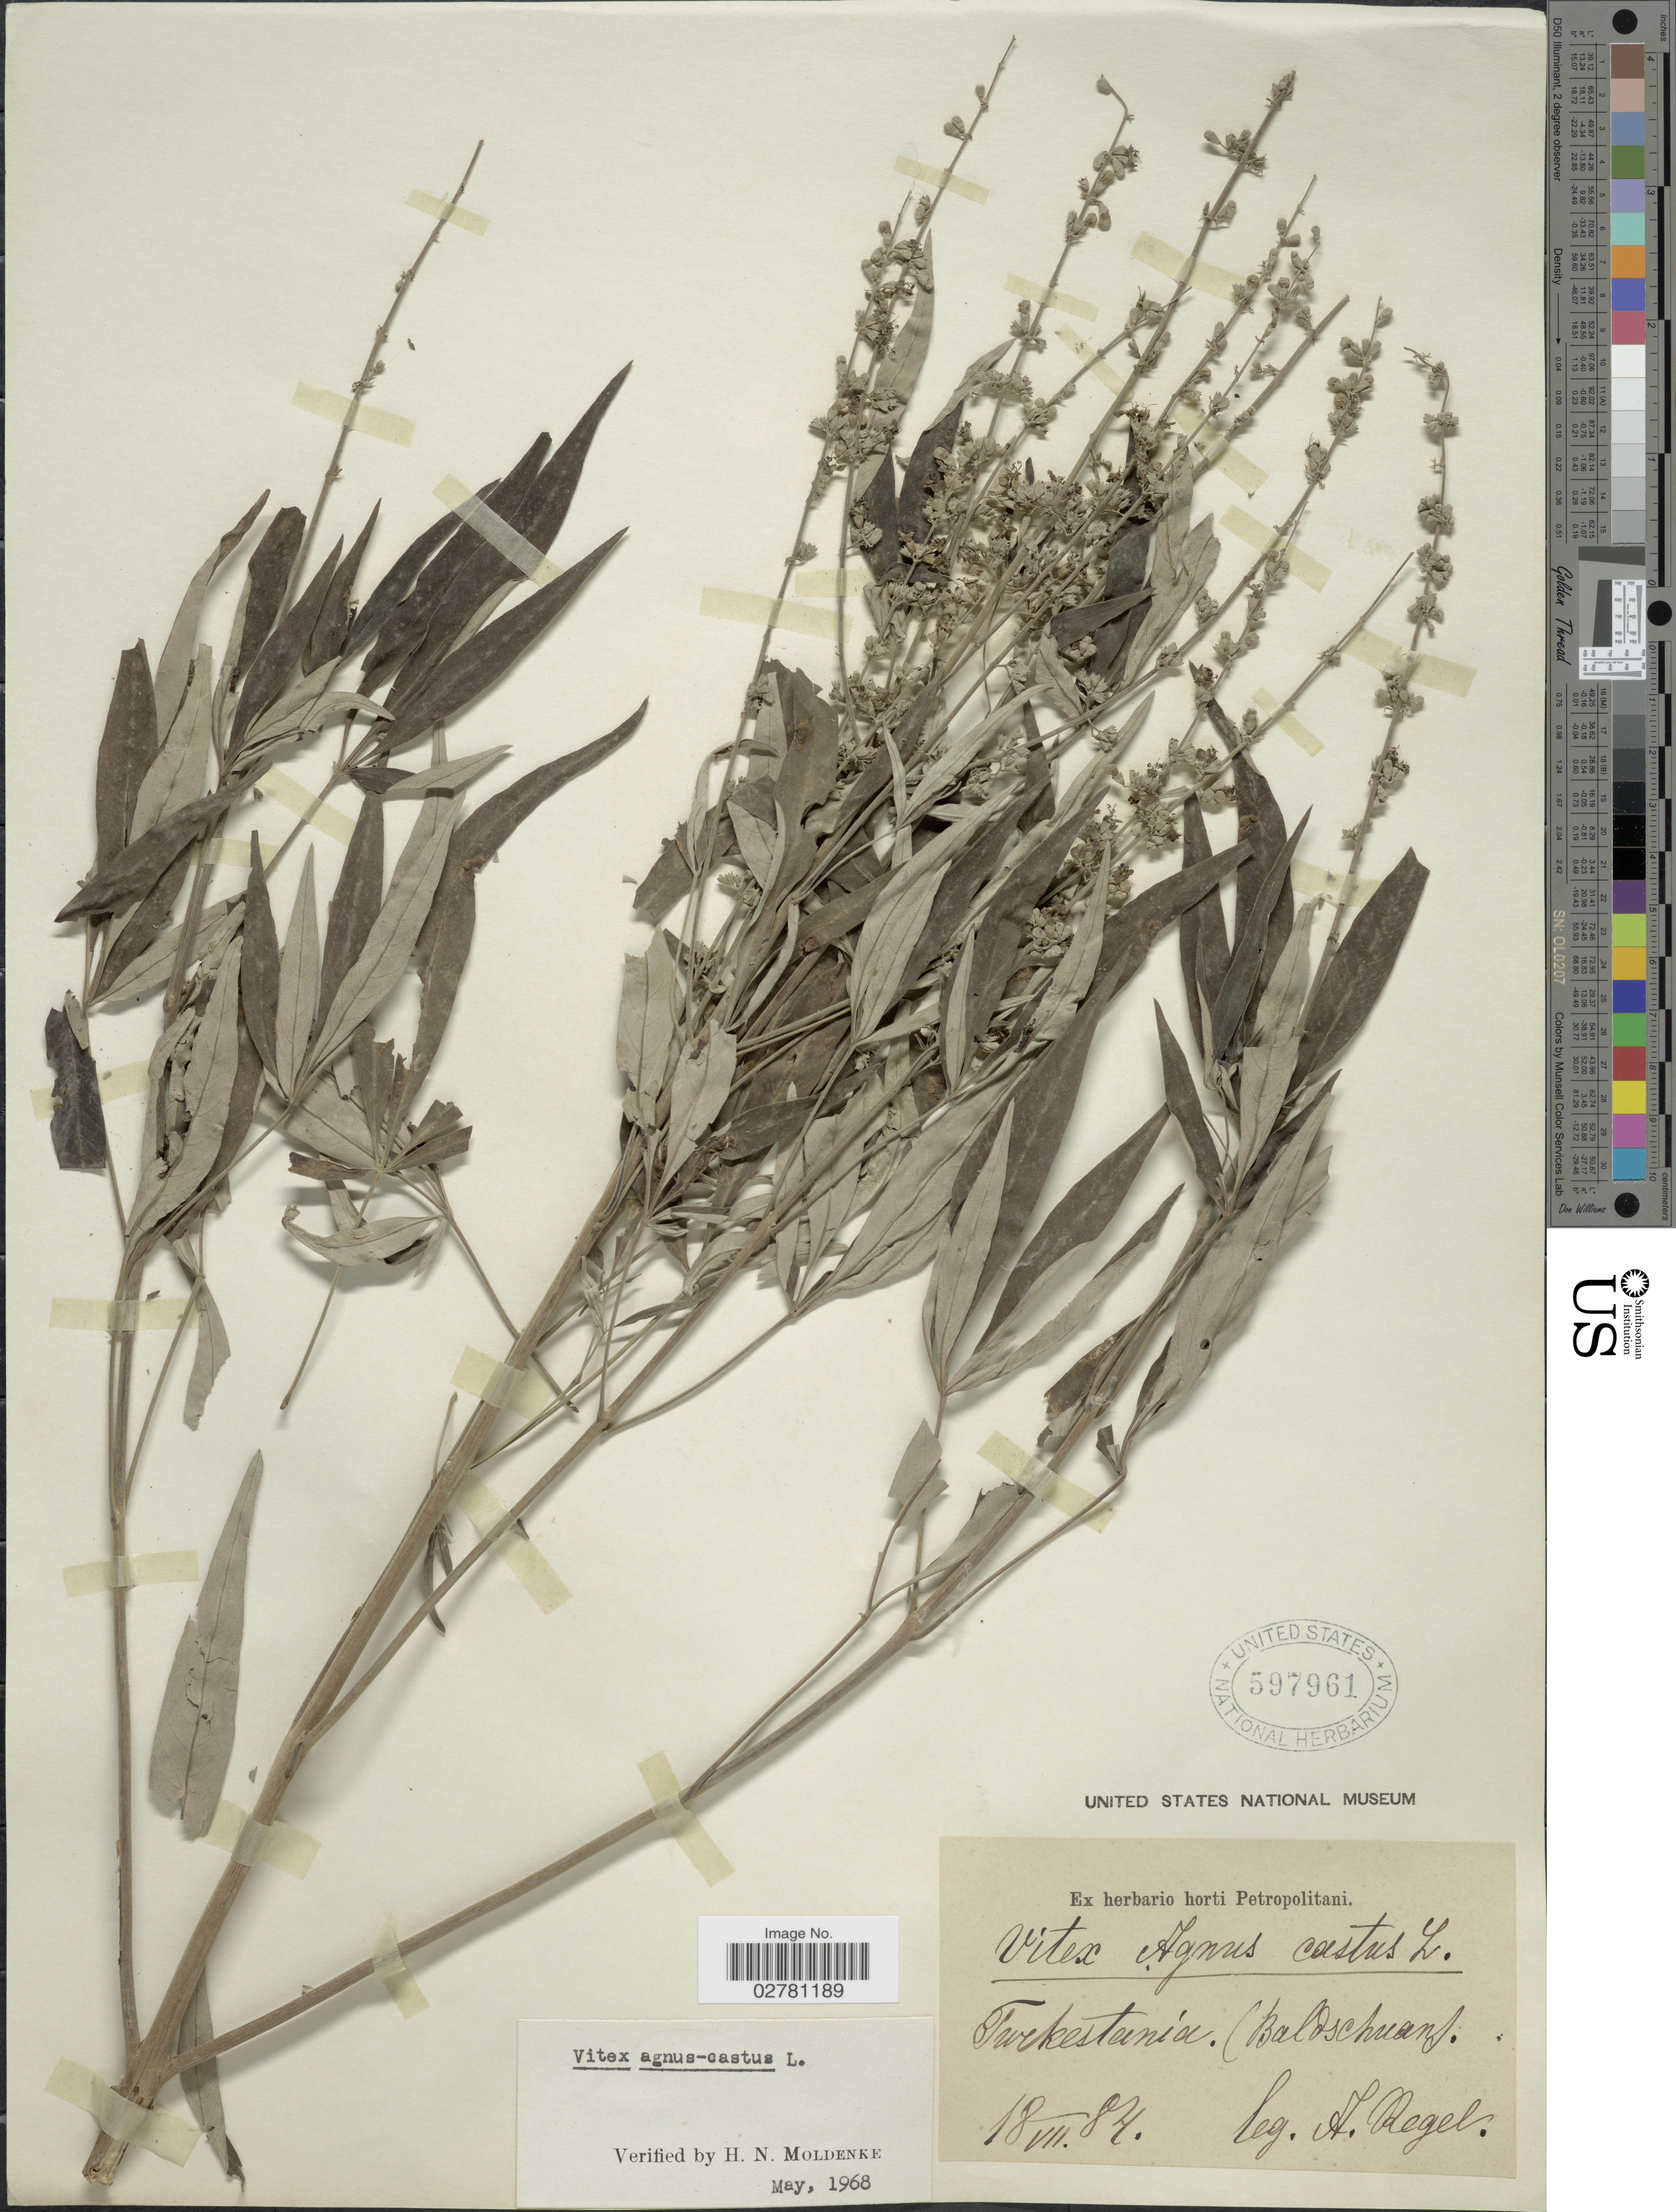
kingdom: Plantae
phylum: Tracheophyta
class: Magnoliopsida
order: Lamiales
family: Lamiaceae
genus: Vitex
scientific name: Vitex agnus-castus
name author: L.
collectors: A. Regel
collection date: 1884-07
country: Uzbekistan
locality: Turkestania. (Baldschuan)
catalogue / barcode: US 597961